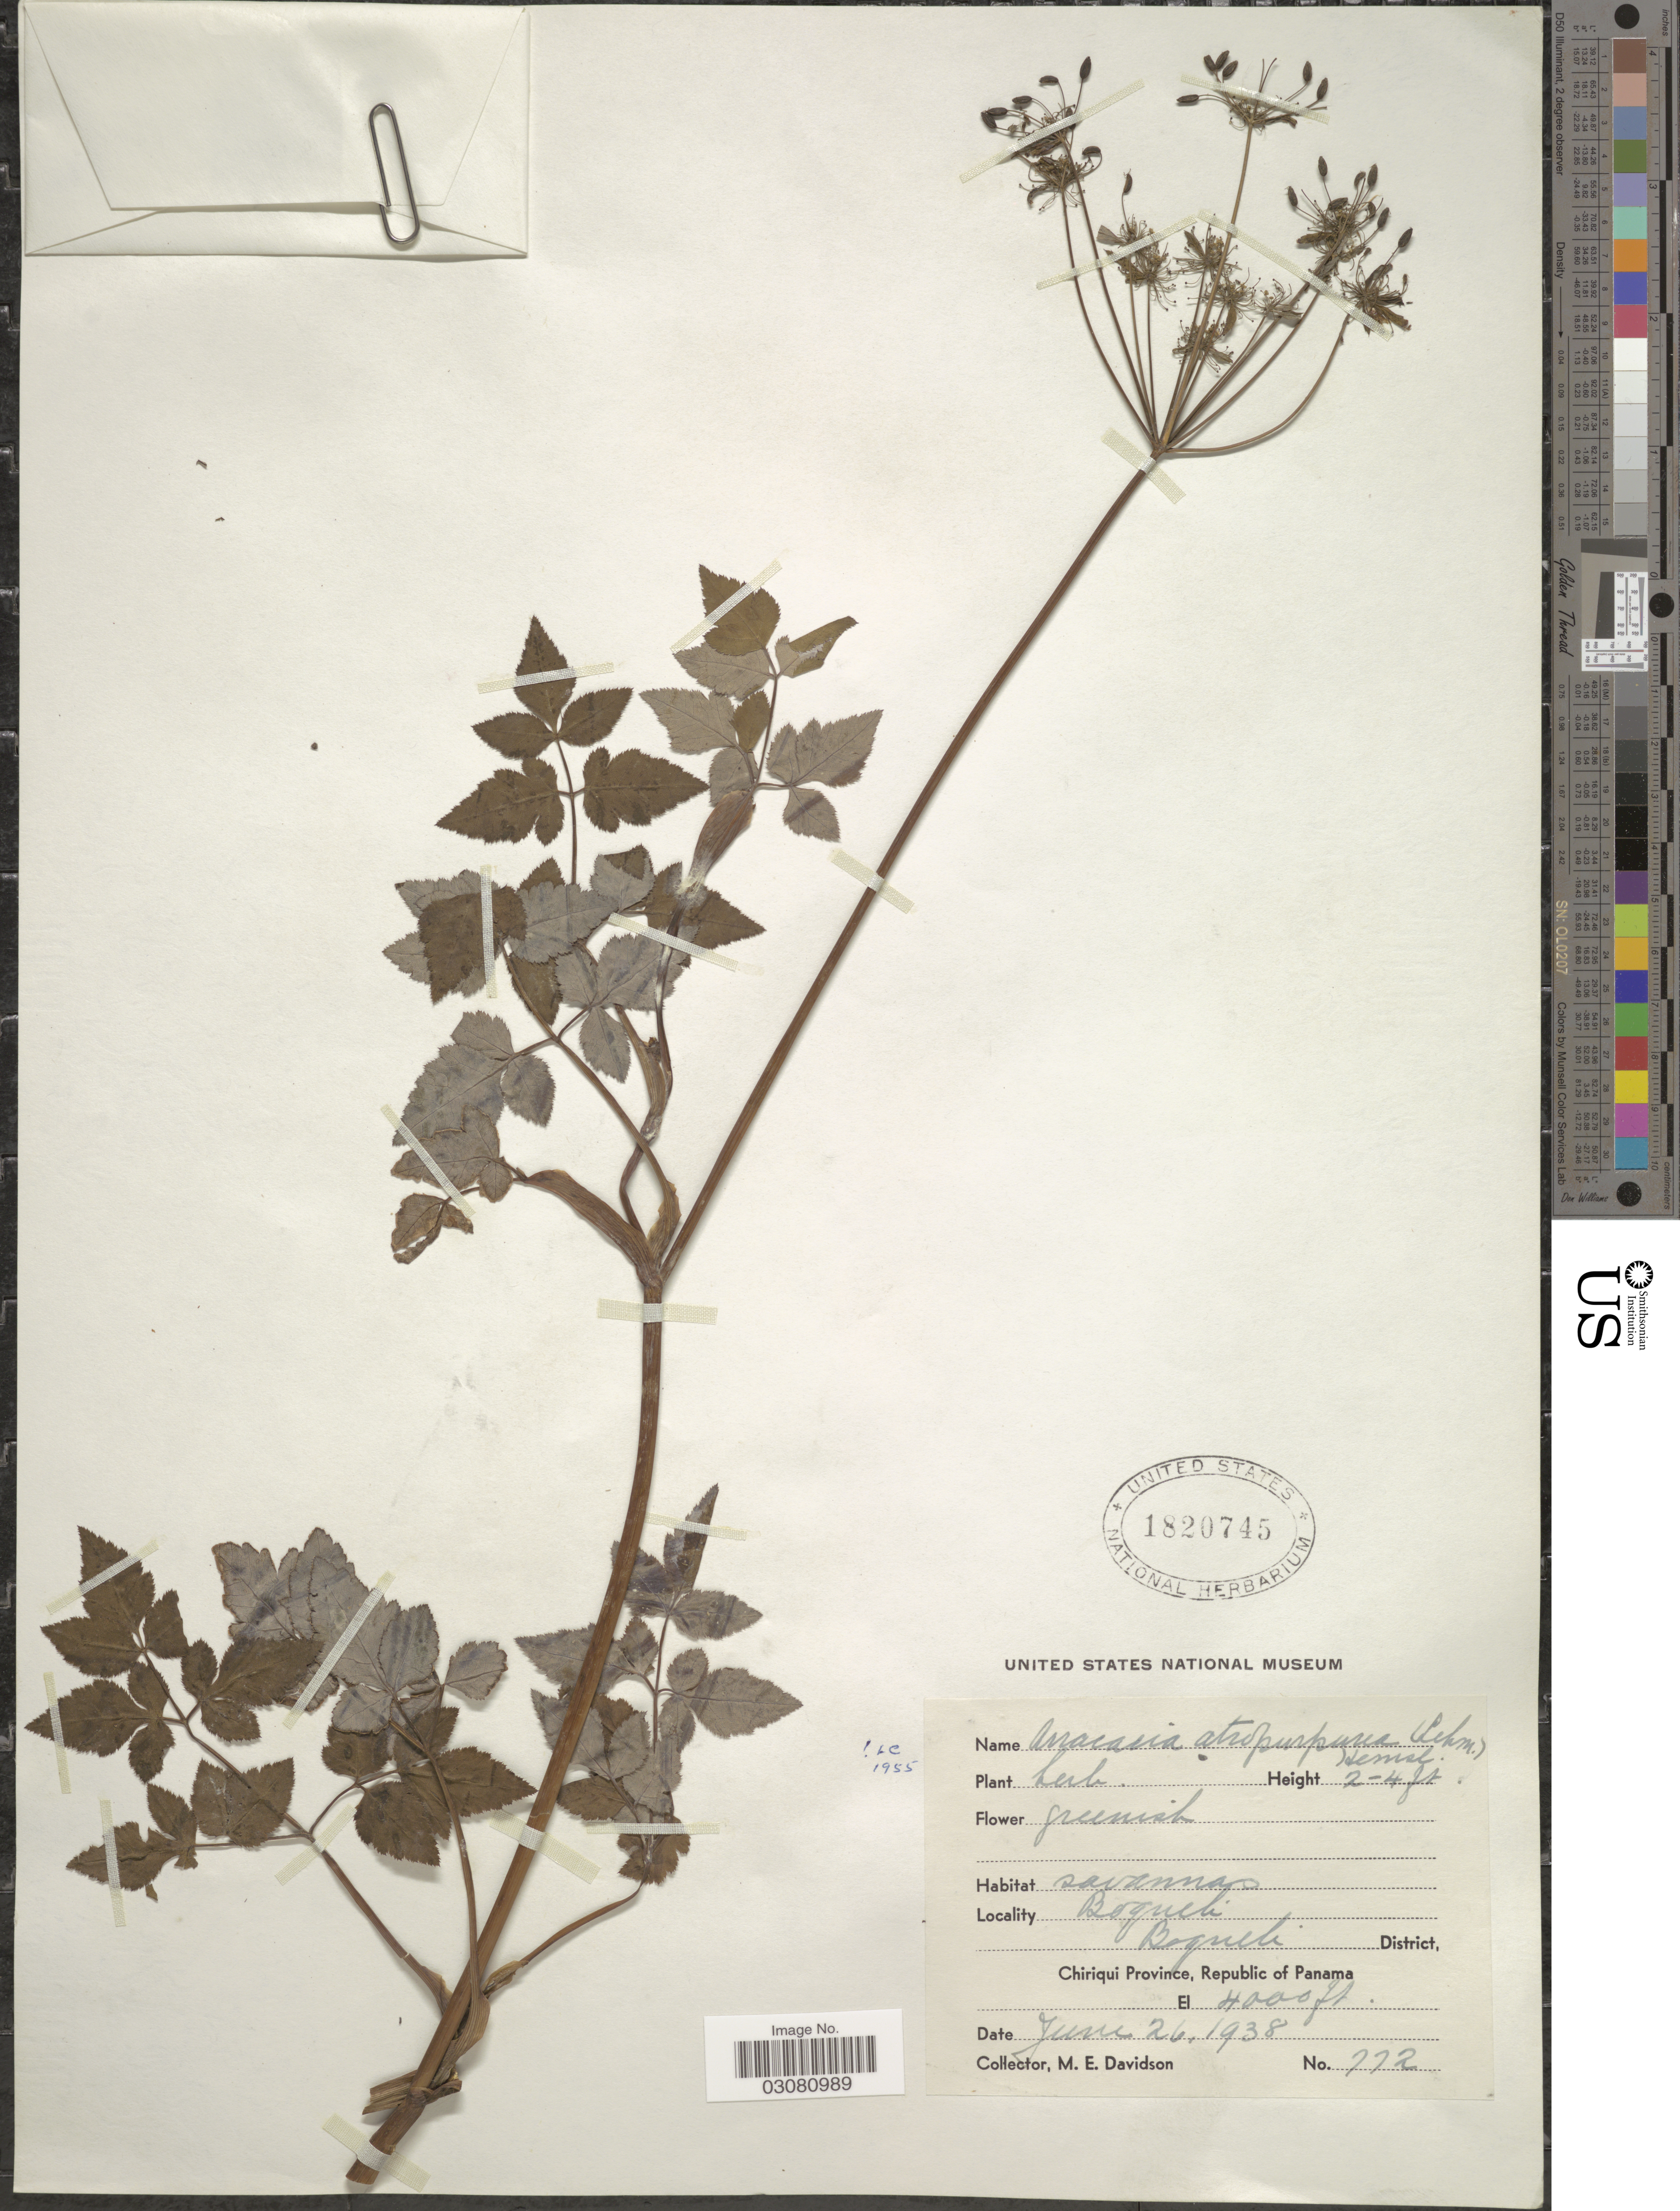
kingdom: Plantae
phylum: Tracheophyta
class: Magnoliopsida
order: Apiales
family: Apiaceae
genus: Arracacia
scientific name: Arracacia atropurpurea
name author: (Lehm.) Benth. & Hook. f. ex Hemsl.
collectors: M. E. Davidson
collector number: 772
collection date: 1938-06-26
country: Panama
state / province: Chiriqui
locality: Boquete District. Boquete.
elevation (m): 1219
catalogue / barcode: US 1820745